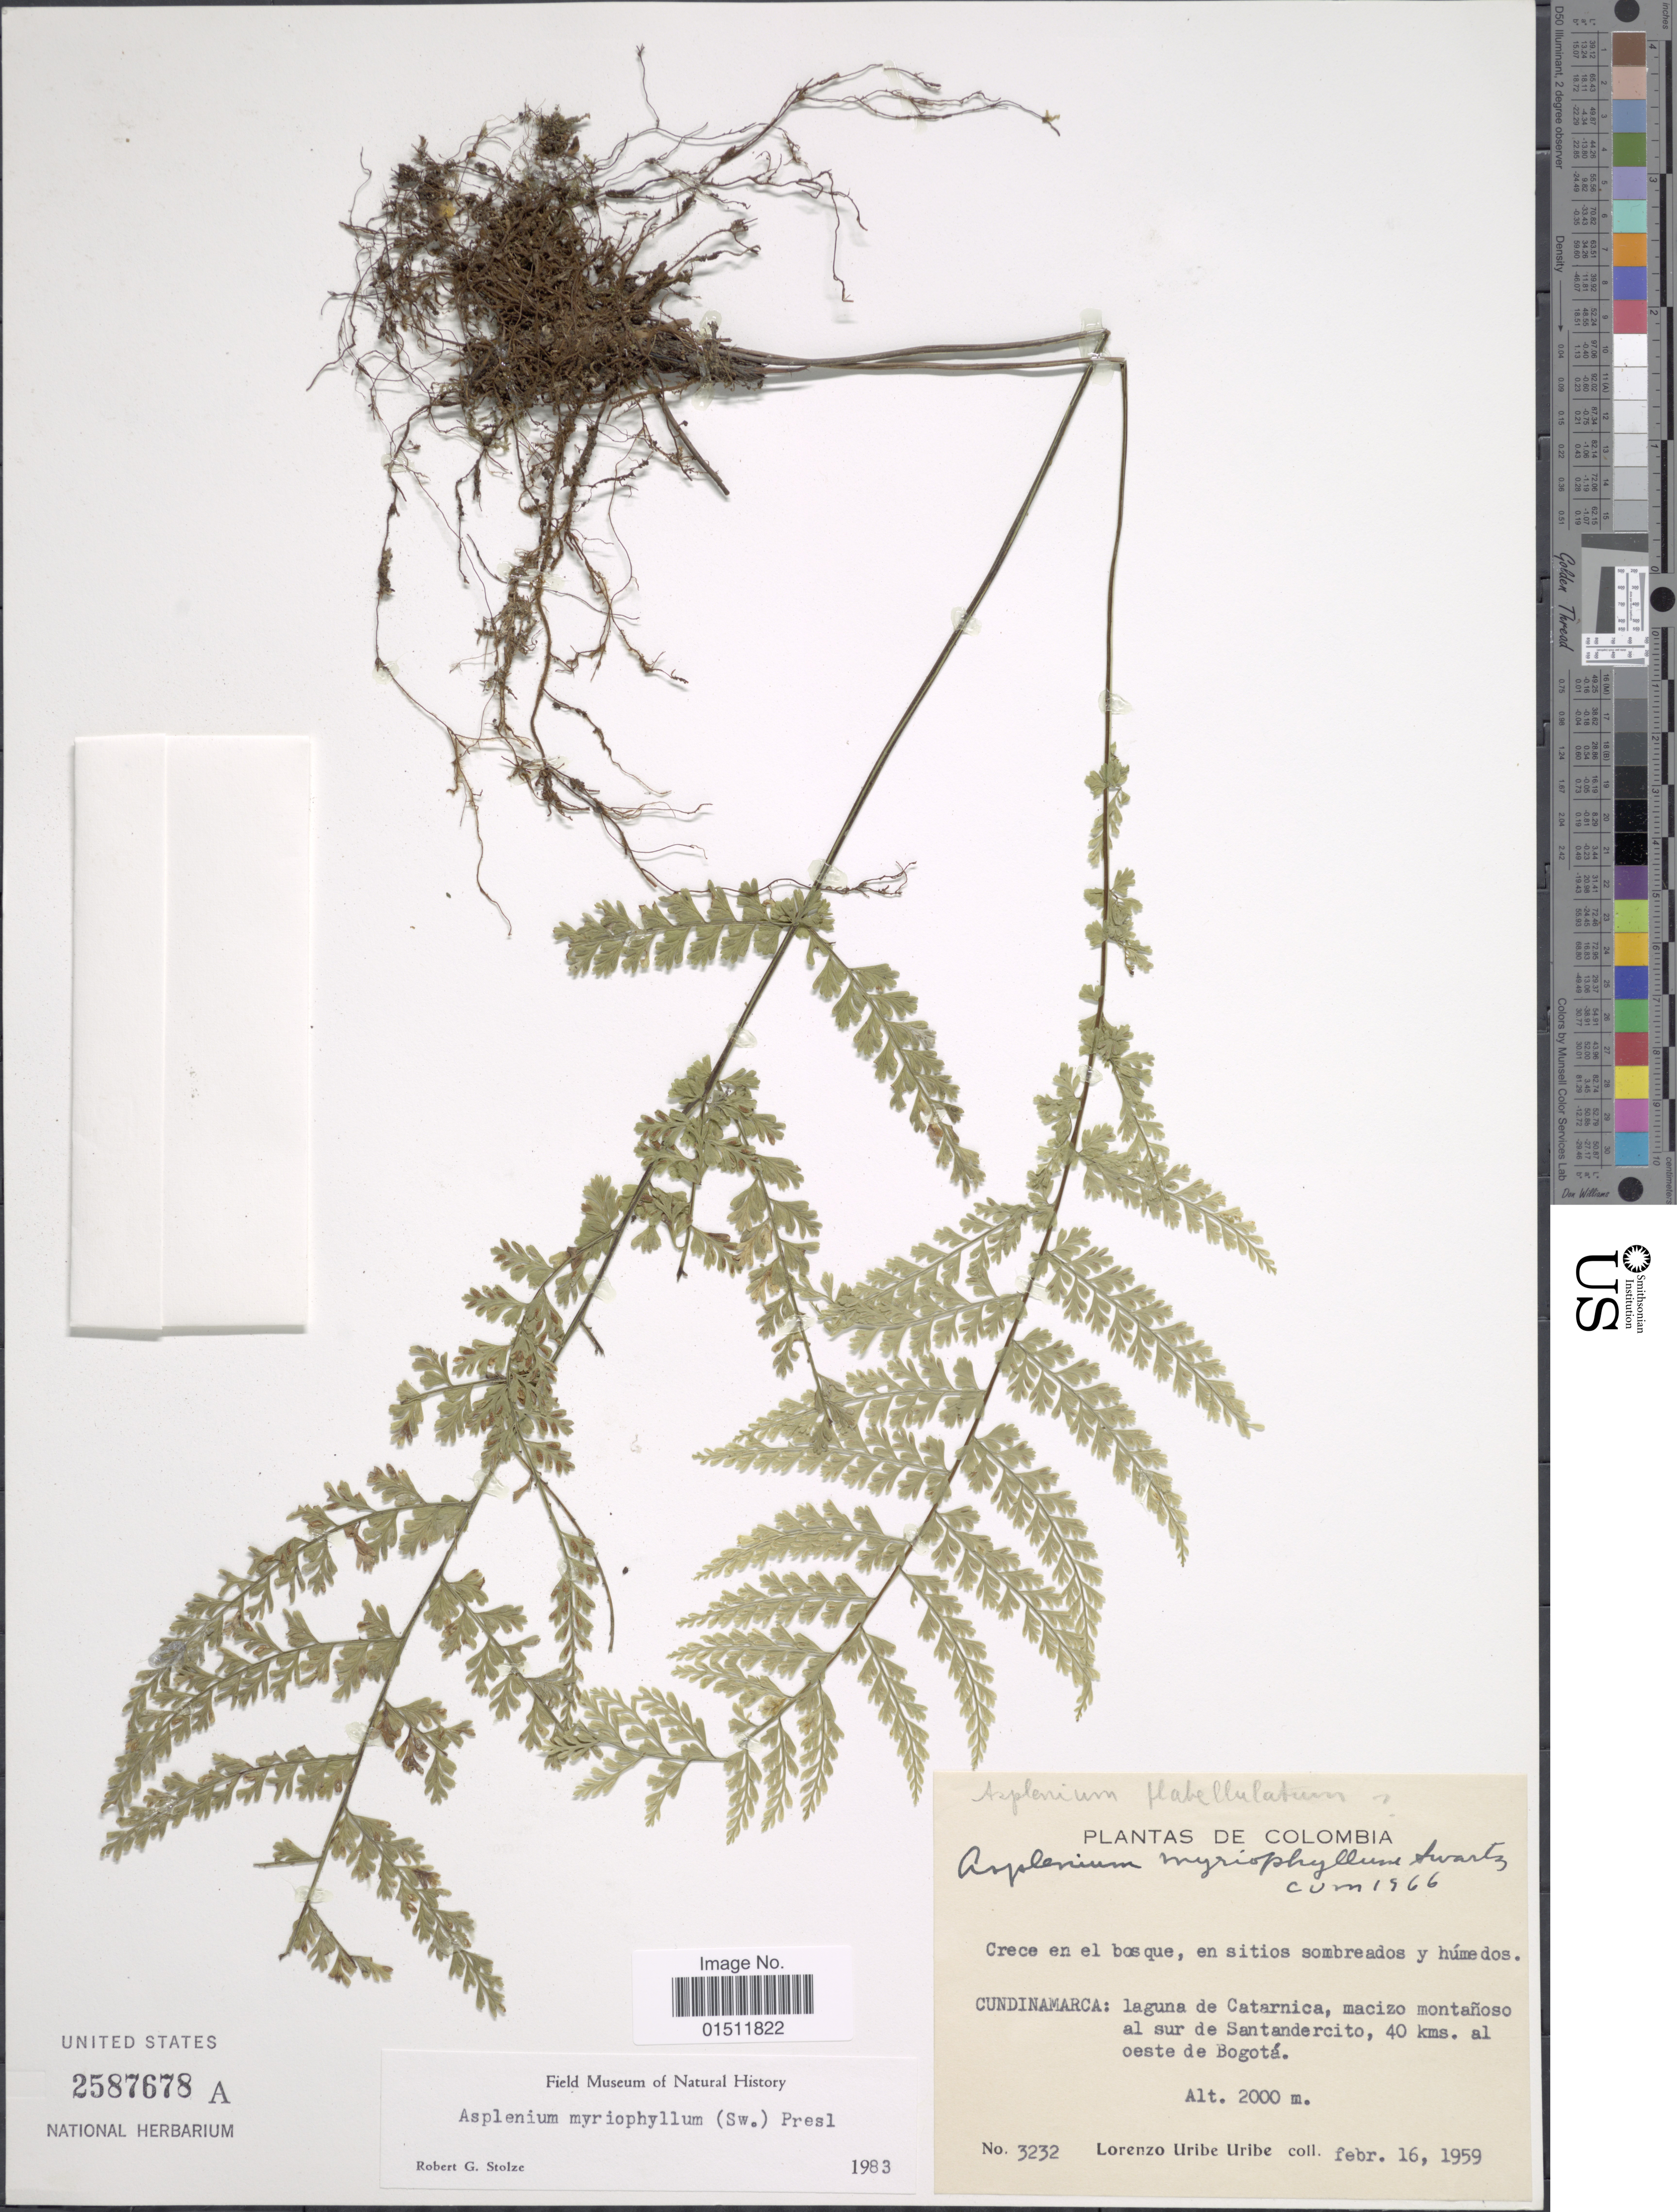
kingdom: Plantae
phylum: Tracheophyta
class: Polypodiopsida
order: Polypodiales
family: Aspleniaceae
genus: Asplenium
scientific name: Asplenium myriophyllum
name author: (Sw.) C. Presl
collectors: L. Uribe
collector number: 3232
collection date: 1959-02-16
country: Colombia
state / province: Cundinamarca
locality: Laguna de Catarnica, macizo montanoso al sur de Santandercito, 40 kms. al oeste de Bogota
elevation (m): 2000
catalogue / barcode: US 2587678A